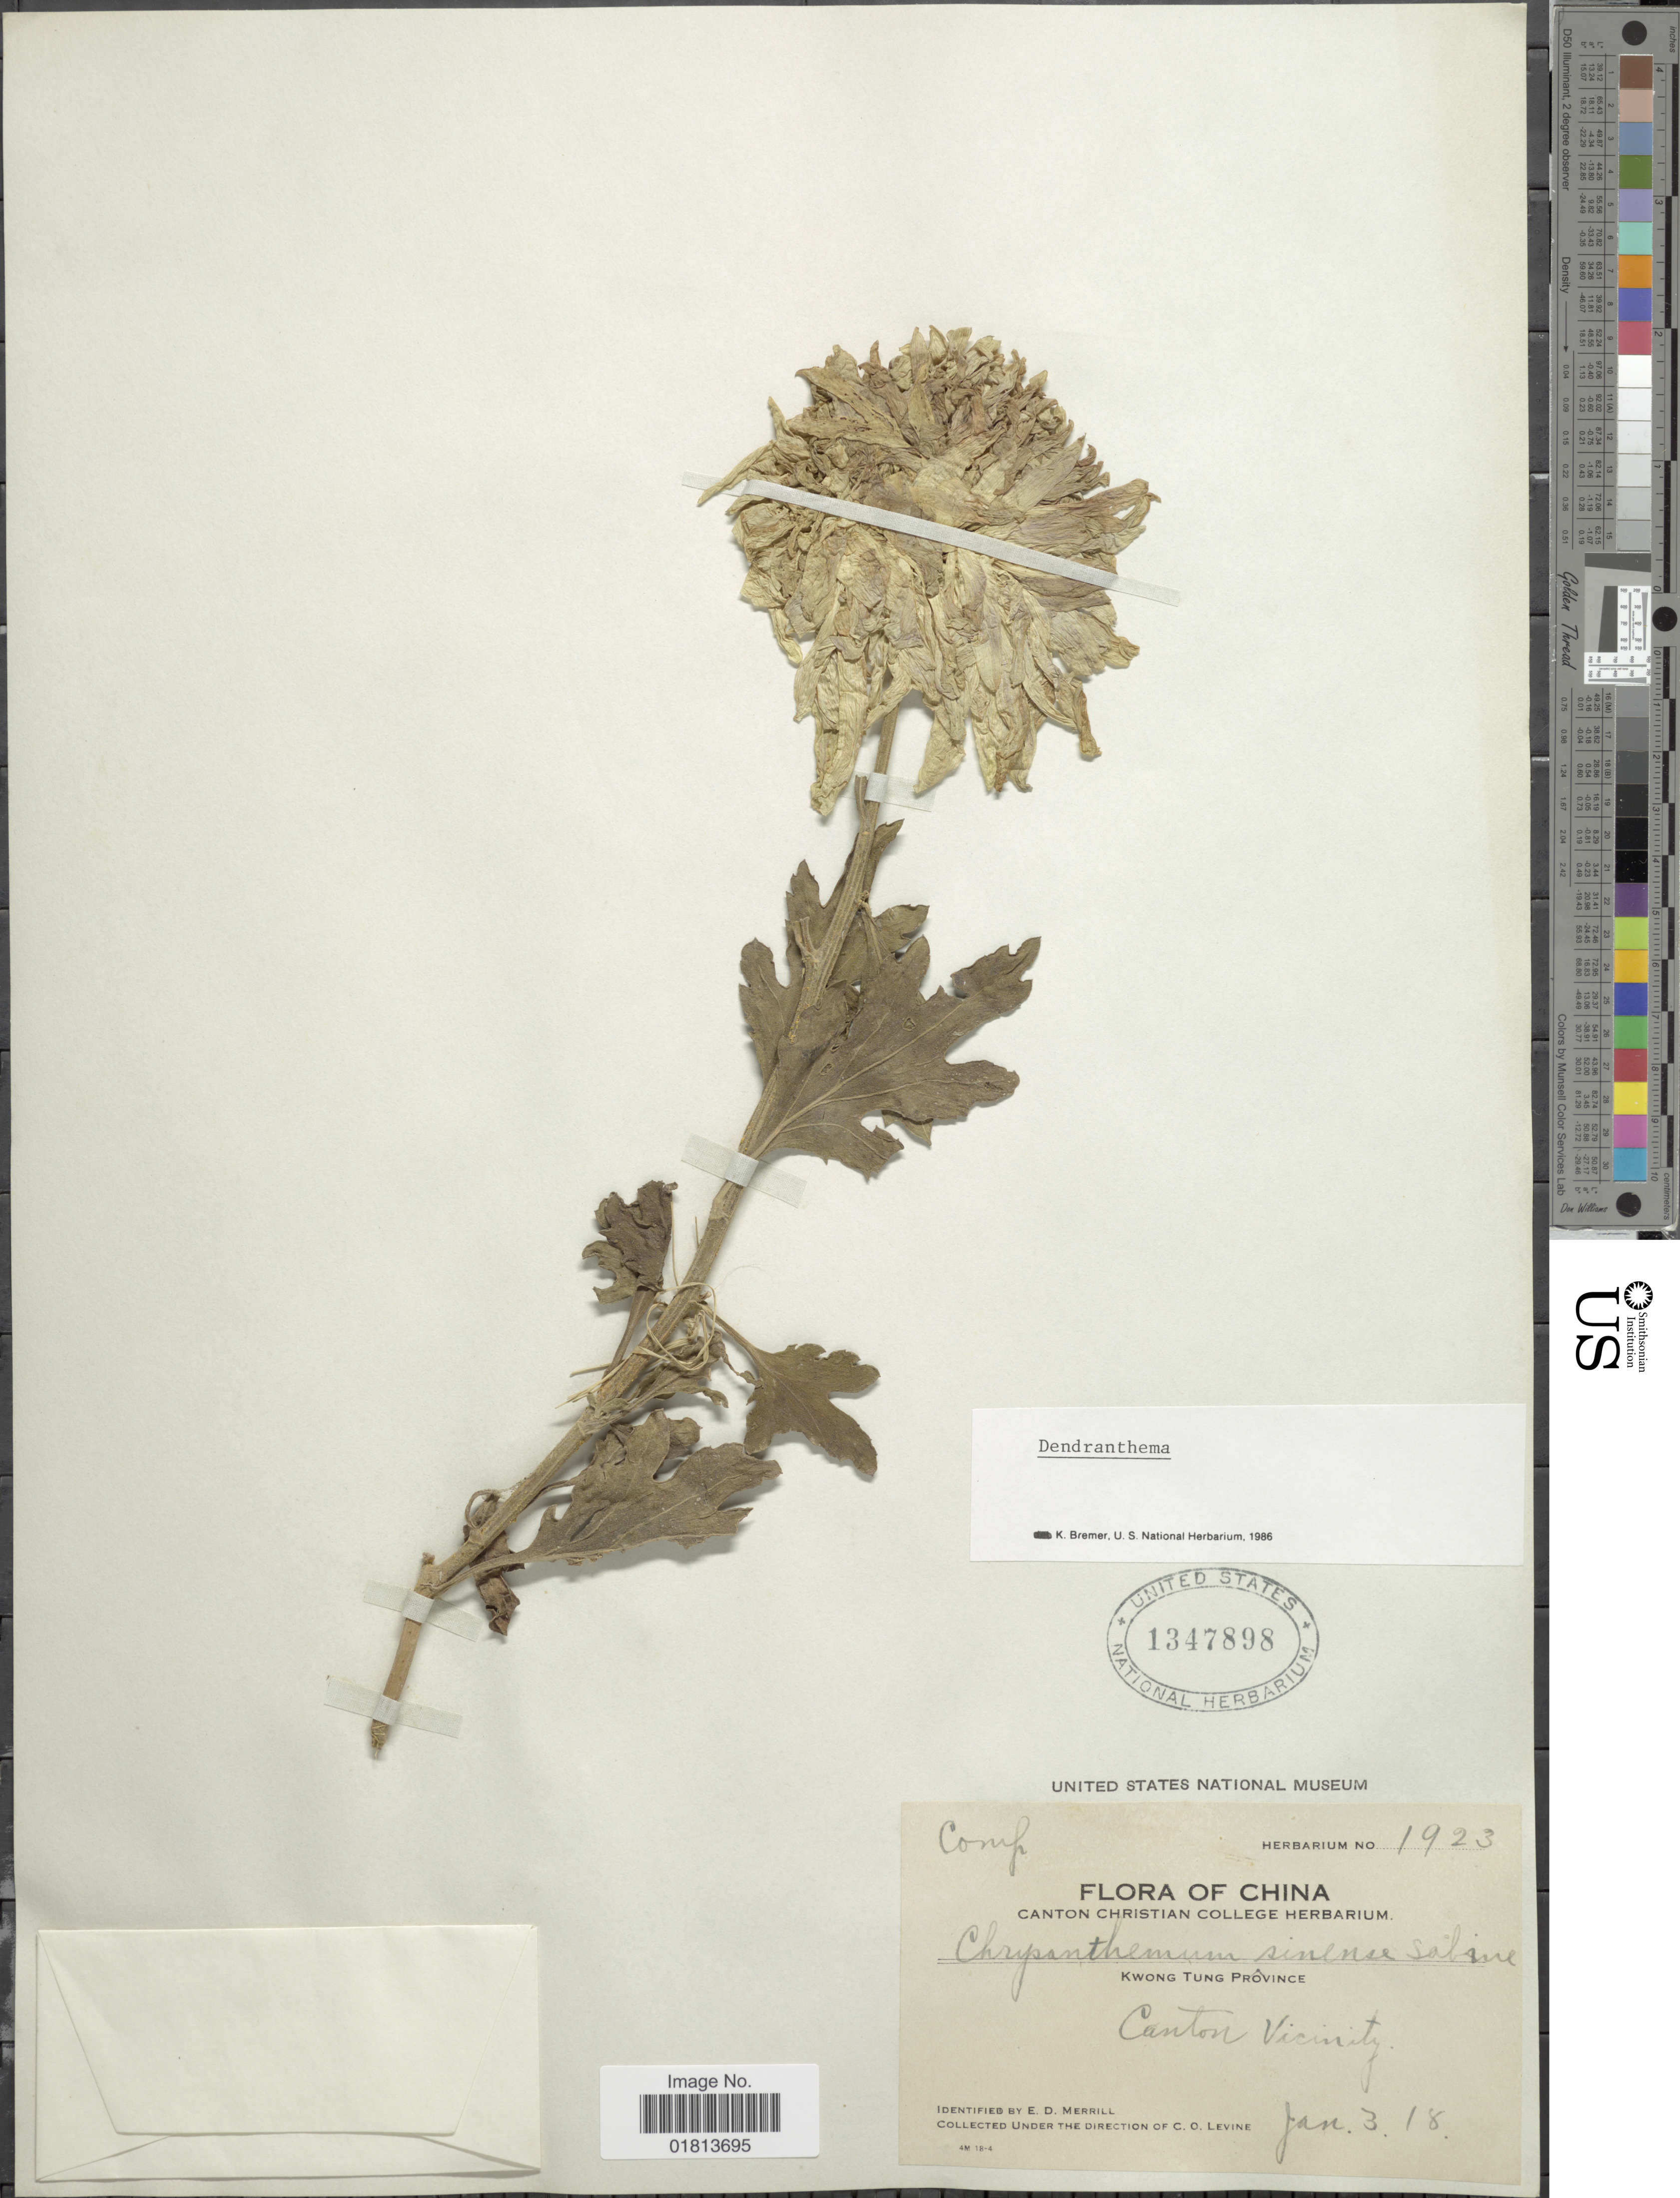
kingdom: Plantae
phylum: Tracheophyta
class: Magnoliopsida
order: Asterales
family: Asteraceae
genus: Dendranthema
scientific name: Dendranthema grandiflorum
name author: (Ramat.) Kitam.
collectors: E. D. Merrill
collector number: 1923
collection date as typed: Transcribed d/m/y: 3/1/18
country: China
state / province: Guangdong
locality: Kwong Tung Province, Canton Vicinity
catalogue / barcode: US 1347898